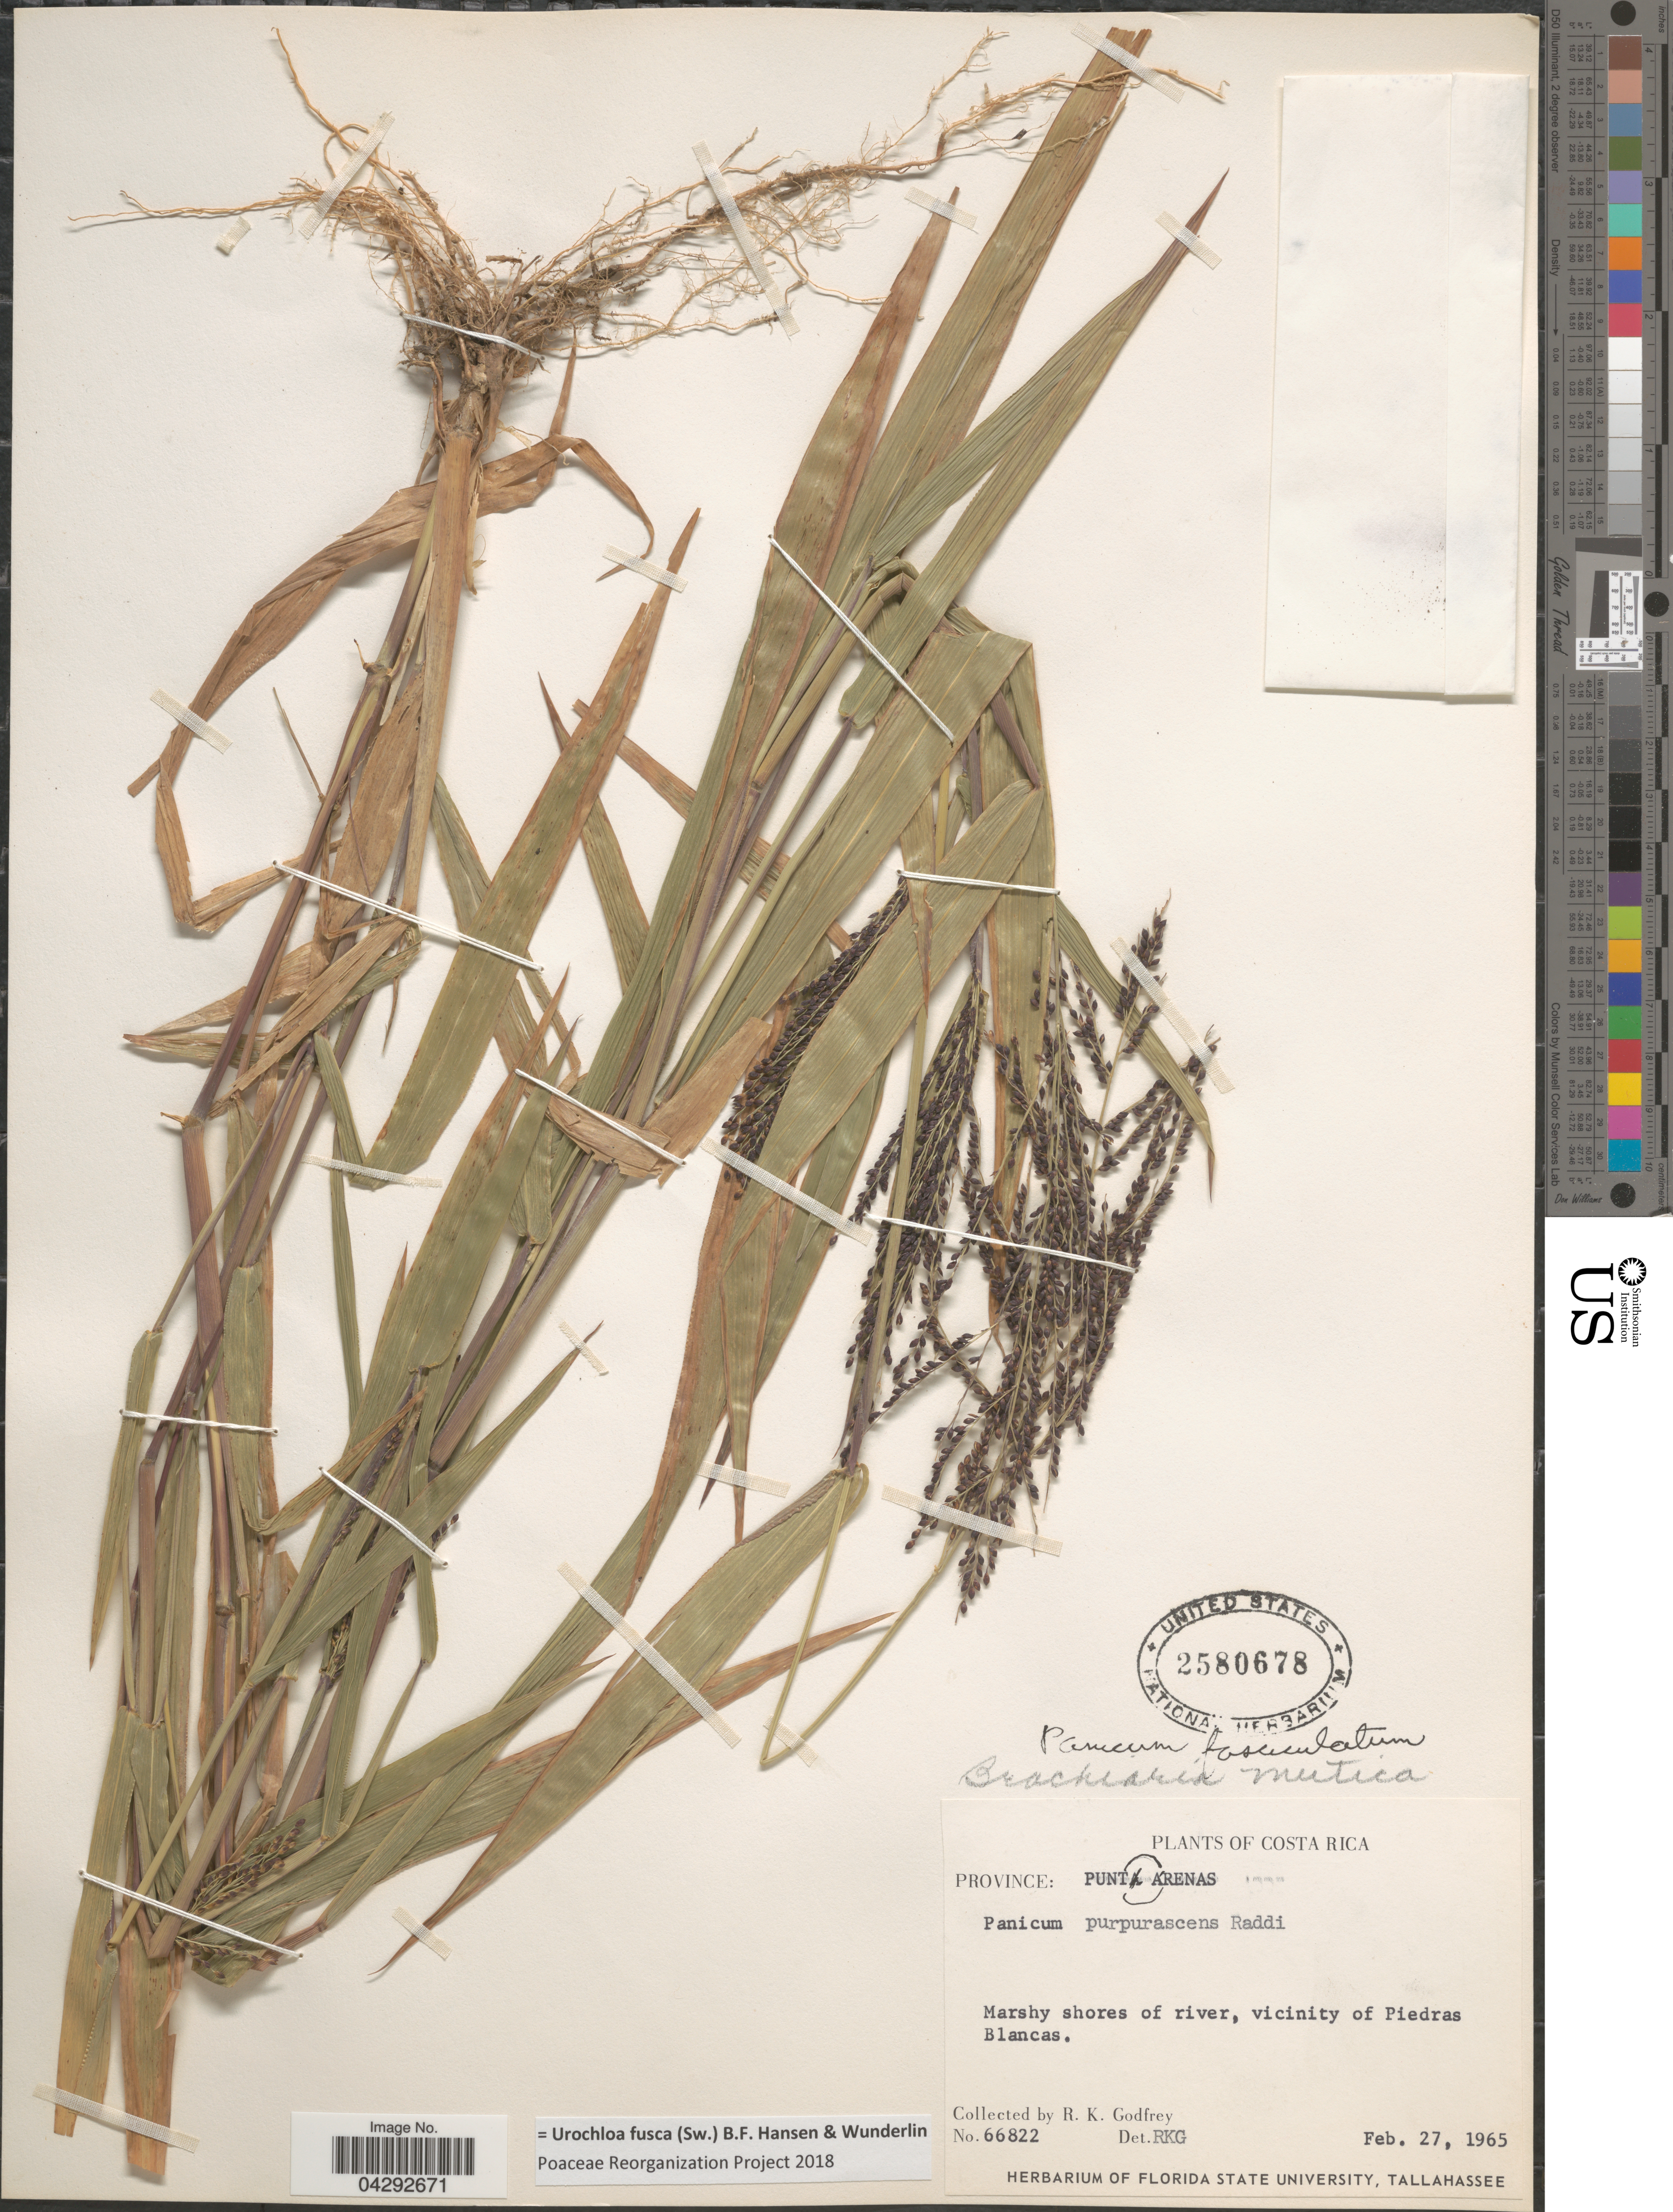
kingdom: Plantae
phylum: Tracheophyta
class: Liliopsida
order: Poales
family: Poaceae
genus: Urochloa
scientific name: Urochloa fusca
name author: (Sw.) B.F. Hansen & Wunderlin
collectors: R. K. Godfrey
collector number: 66822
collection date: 1965-02-27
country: Costa Rica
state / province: Puntarenas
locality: Marshy shores of river, vicinity of Piedras Blancas.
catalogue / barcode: US 2580678